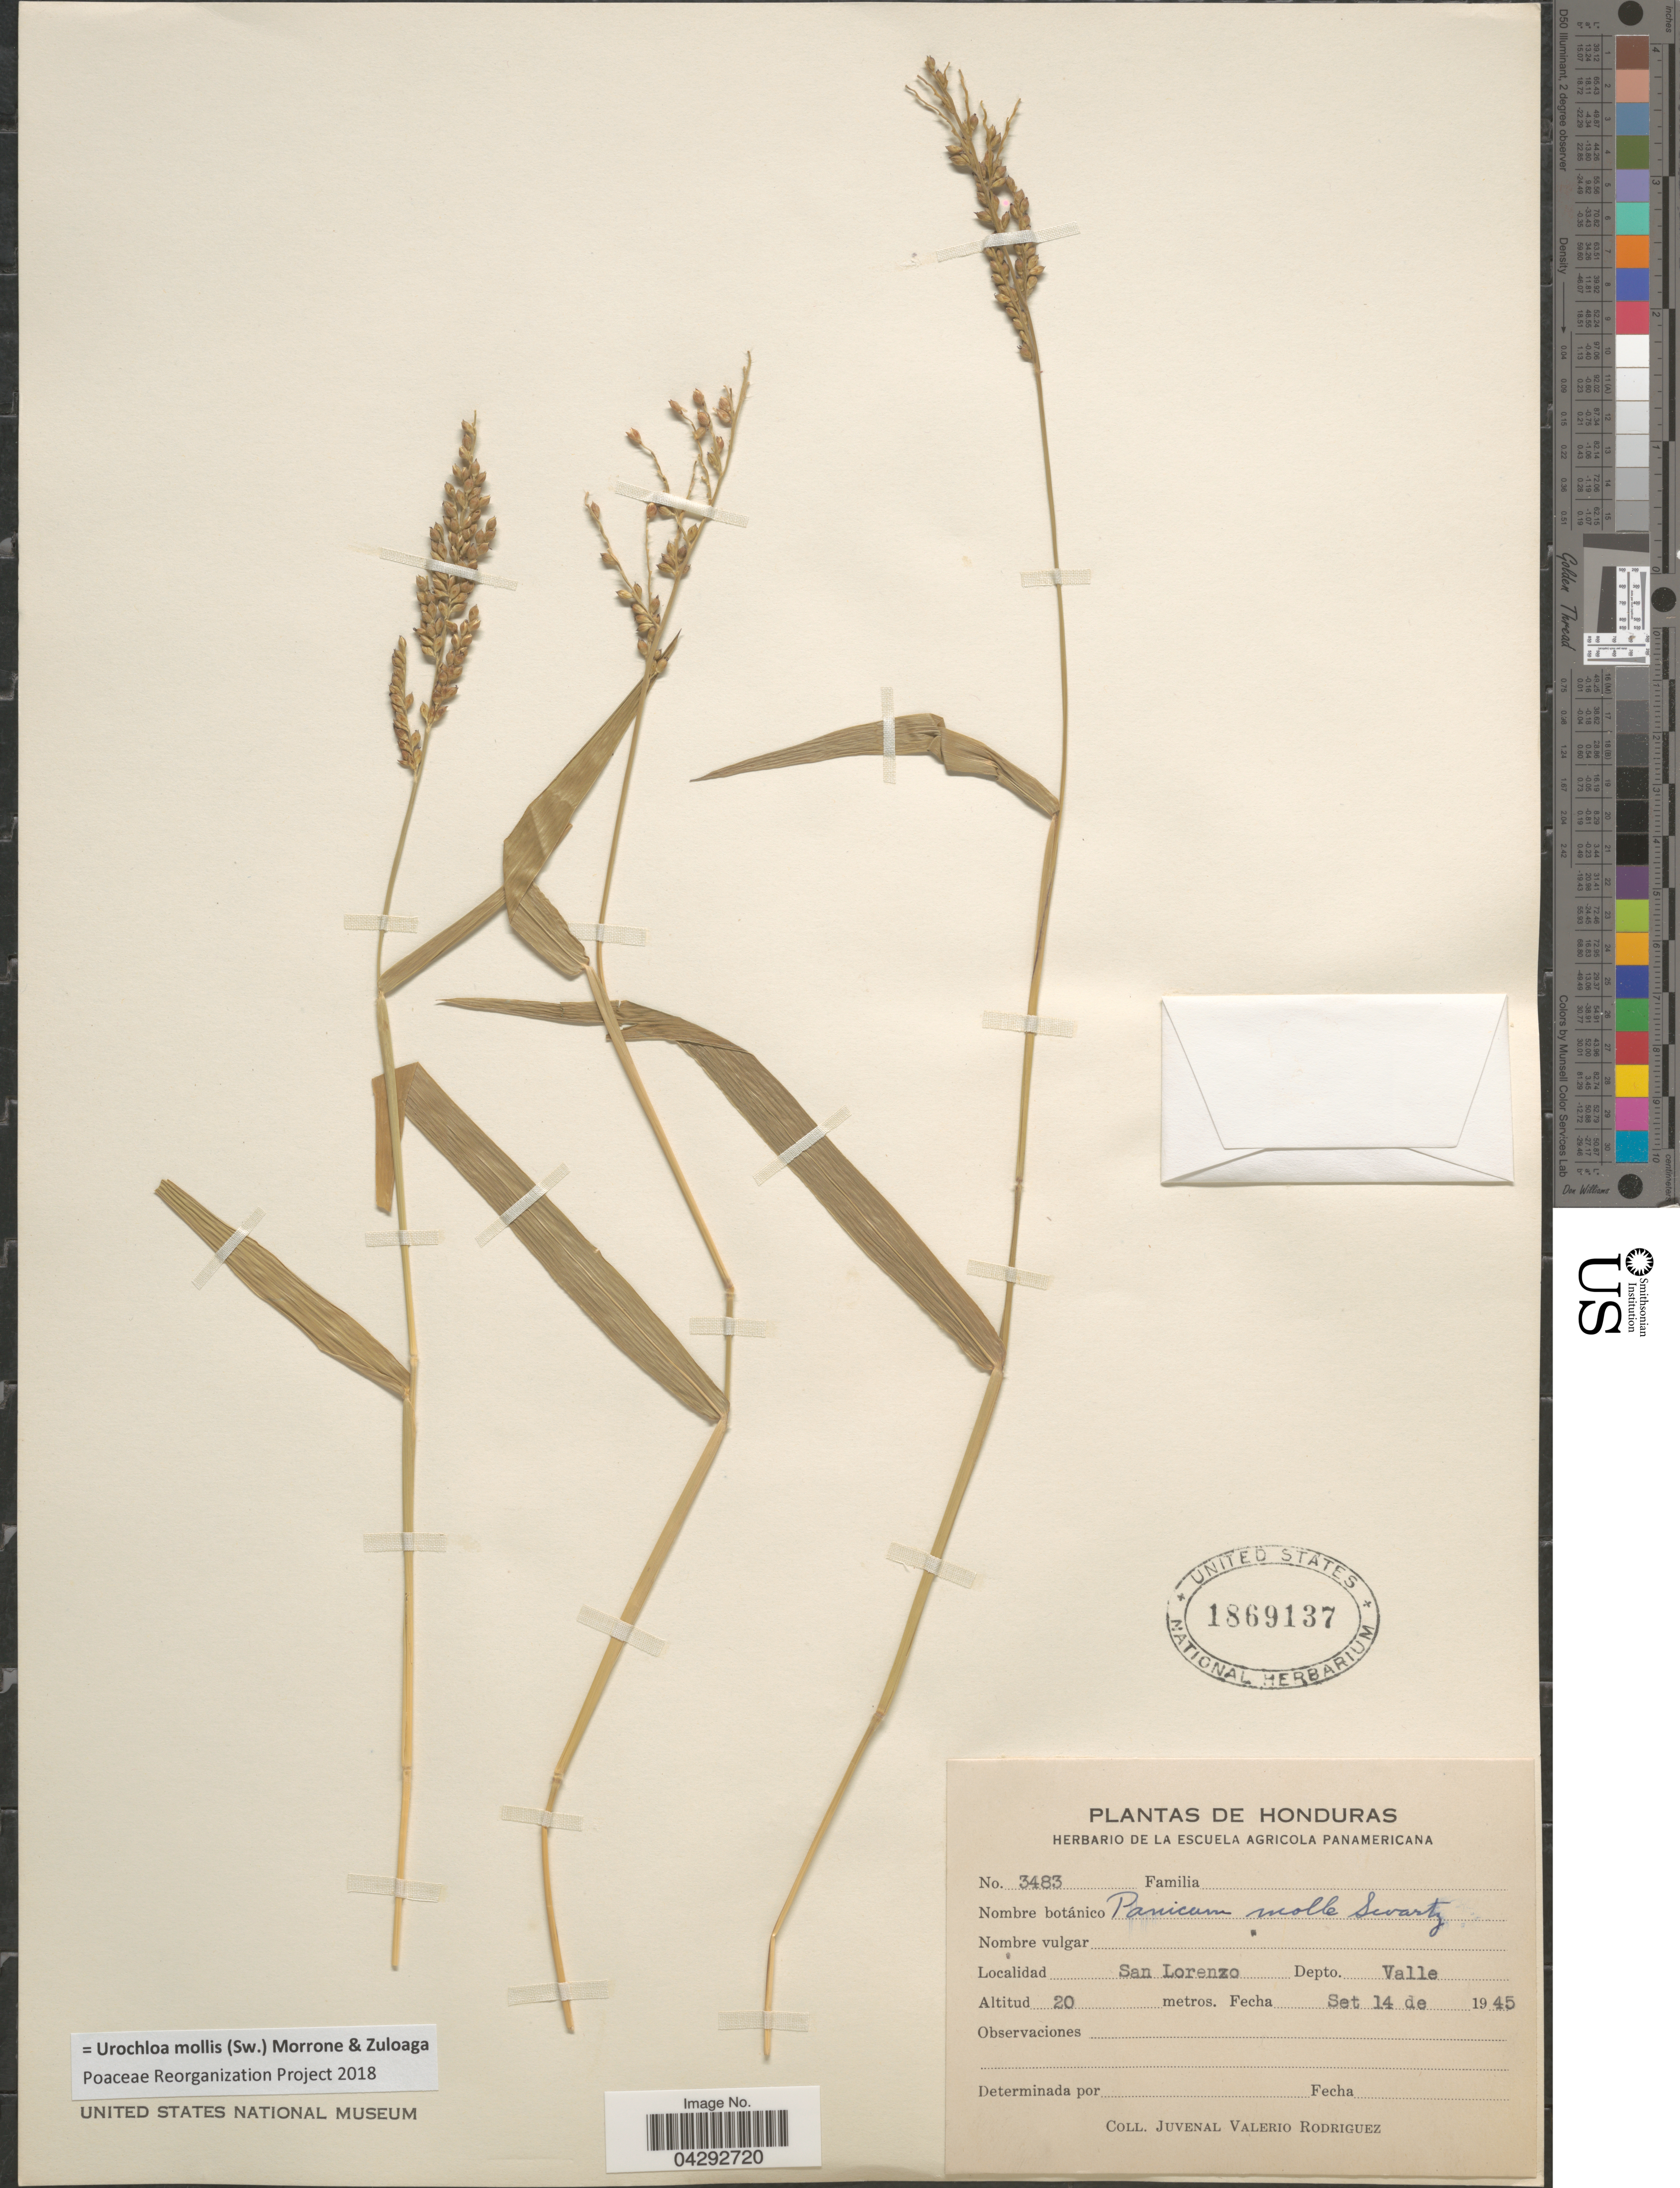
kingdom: Plantae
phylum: Tracheophyta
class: Liliopsida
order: Poales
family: Poaceae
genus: Urochloa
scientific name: Urochloa mollis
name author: (Sw.) Morrone & Zuloaga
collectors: J. Valerio R.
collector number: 3483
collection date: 1945-09-14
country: Honduras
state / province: Valle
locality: San Lorenzo. Depto. Valle.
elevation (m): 20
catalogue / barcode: US 1869137